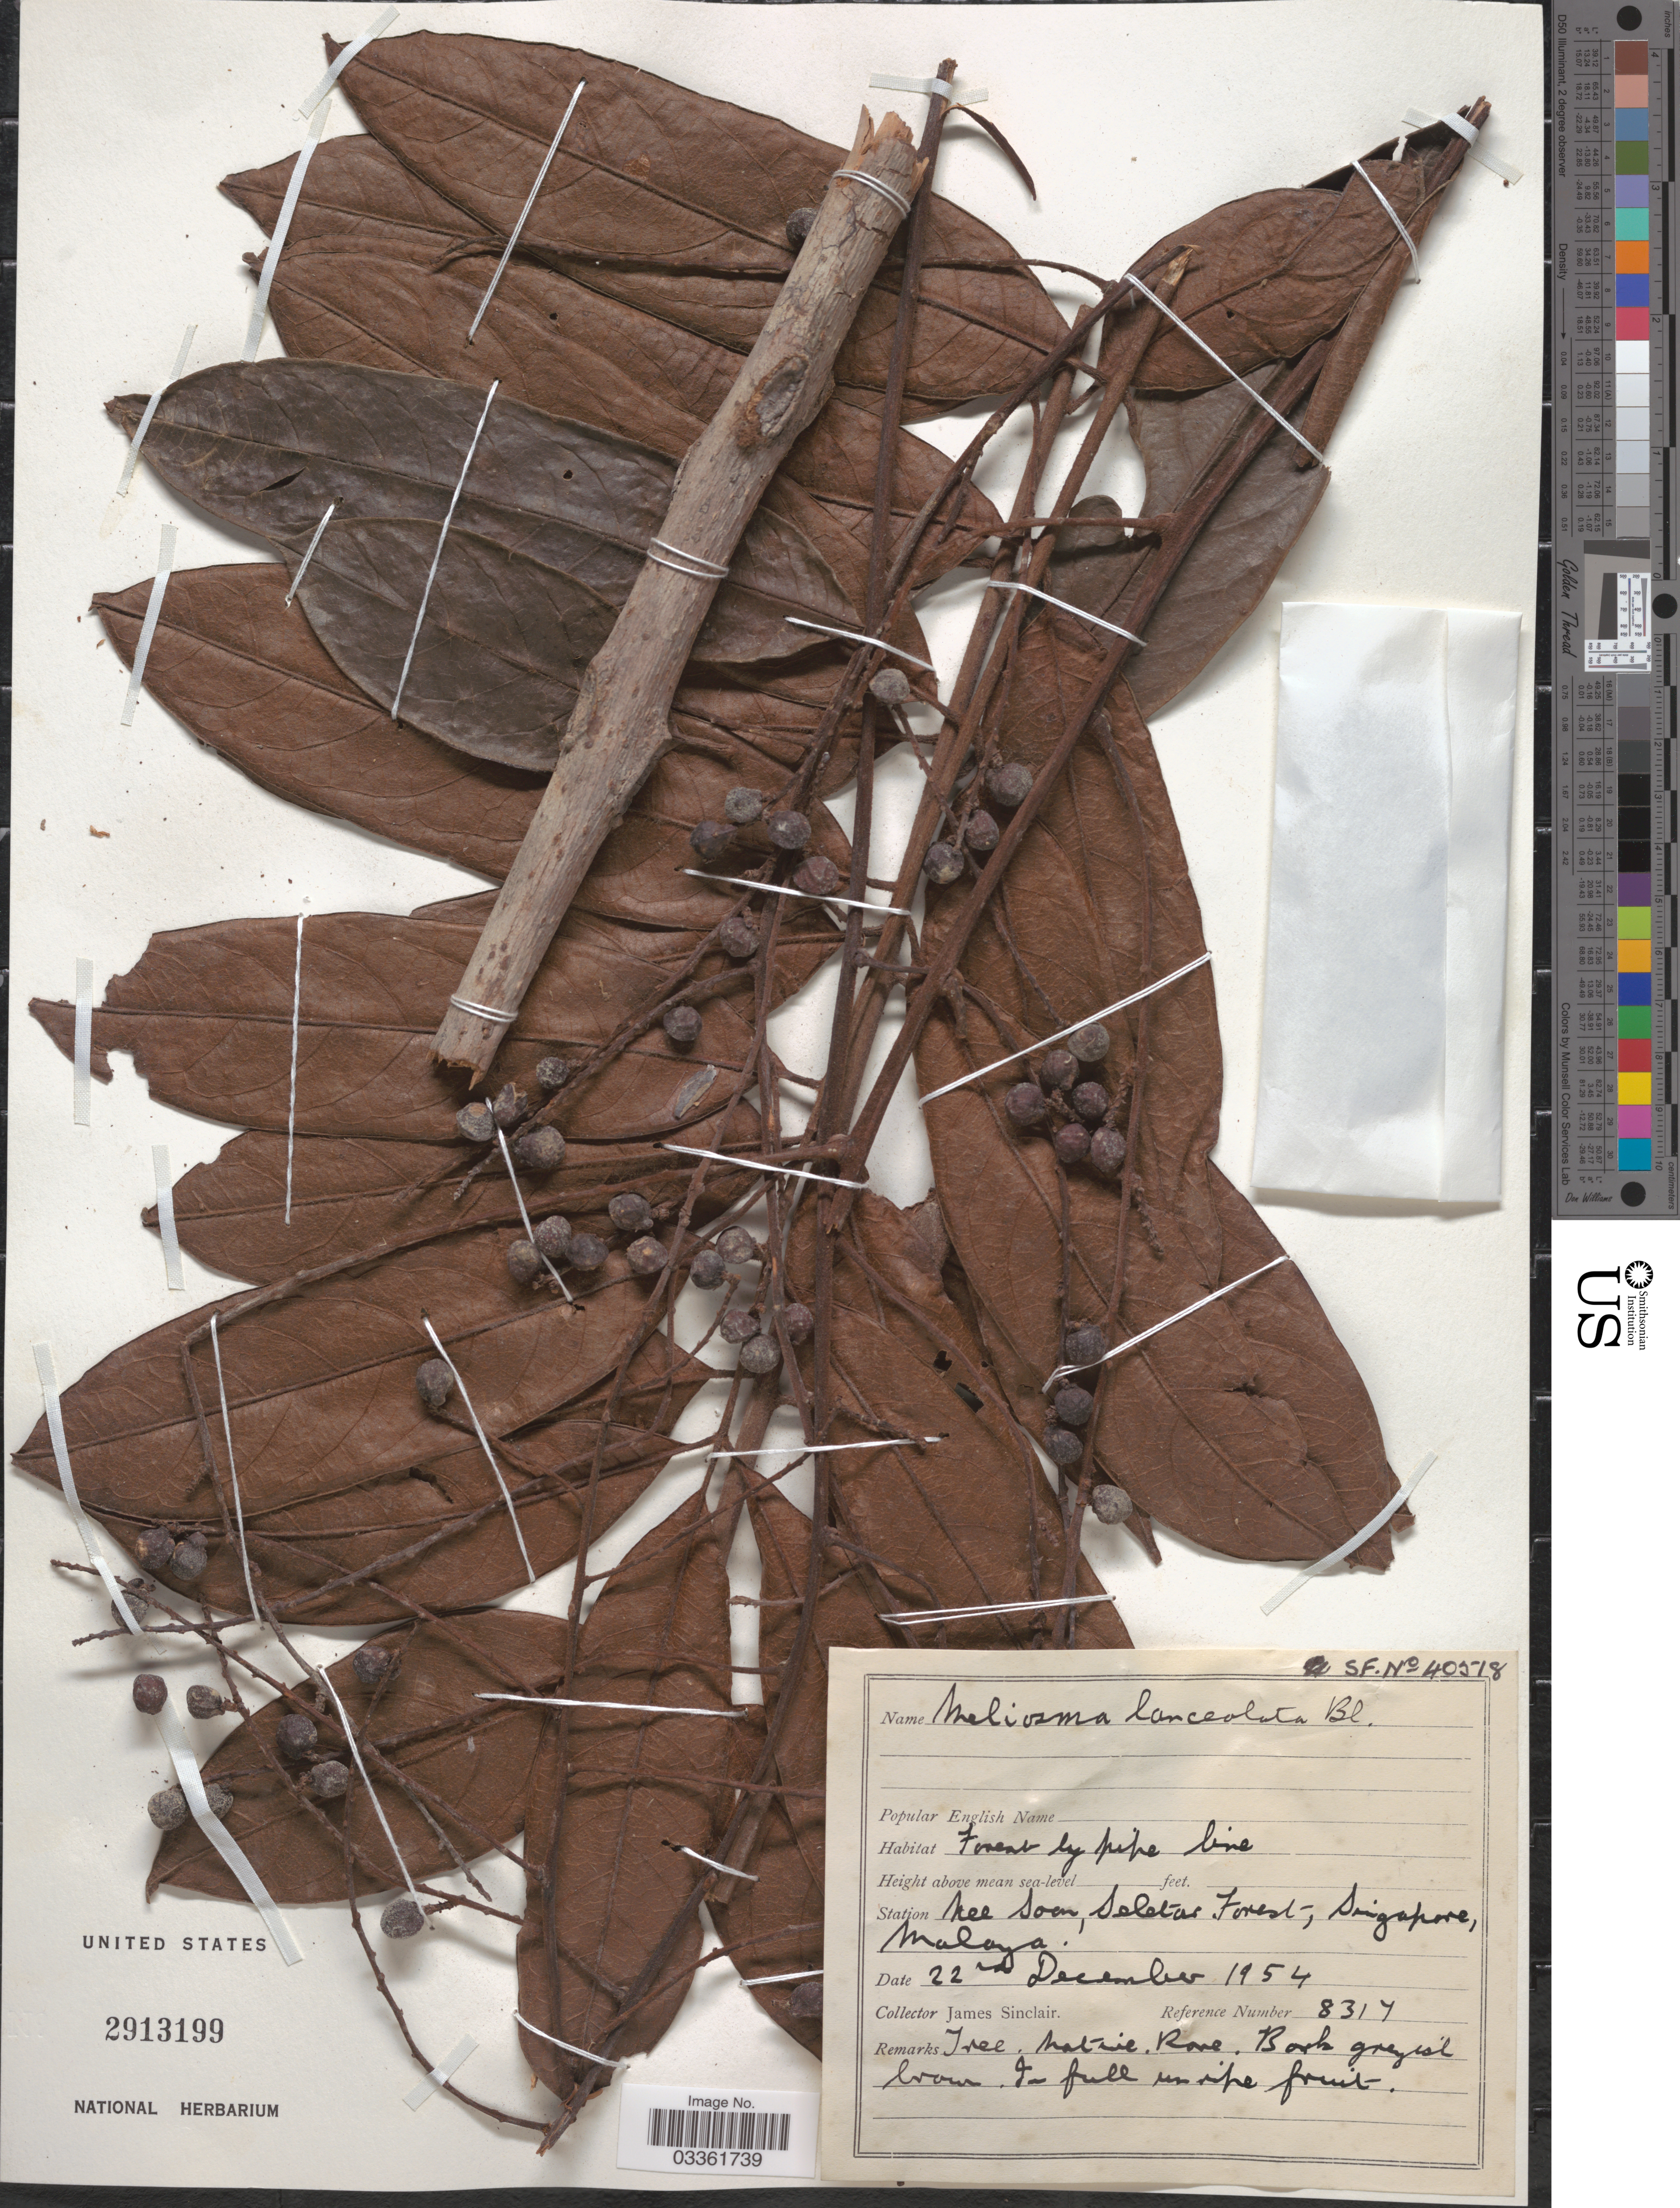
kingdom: Plantae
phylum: Tracheophyta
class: Magnoliopsida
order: Proteales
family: Sabiaceae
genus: Meliosma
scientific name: Meliosma lanceolata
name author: Blume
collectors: J. Sinclair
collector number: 8317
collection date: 1954-12-22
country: Singapore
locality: Station Nee Soon, Selector Forest, Singapore, Malaya.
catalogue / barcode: US 2913199